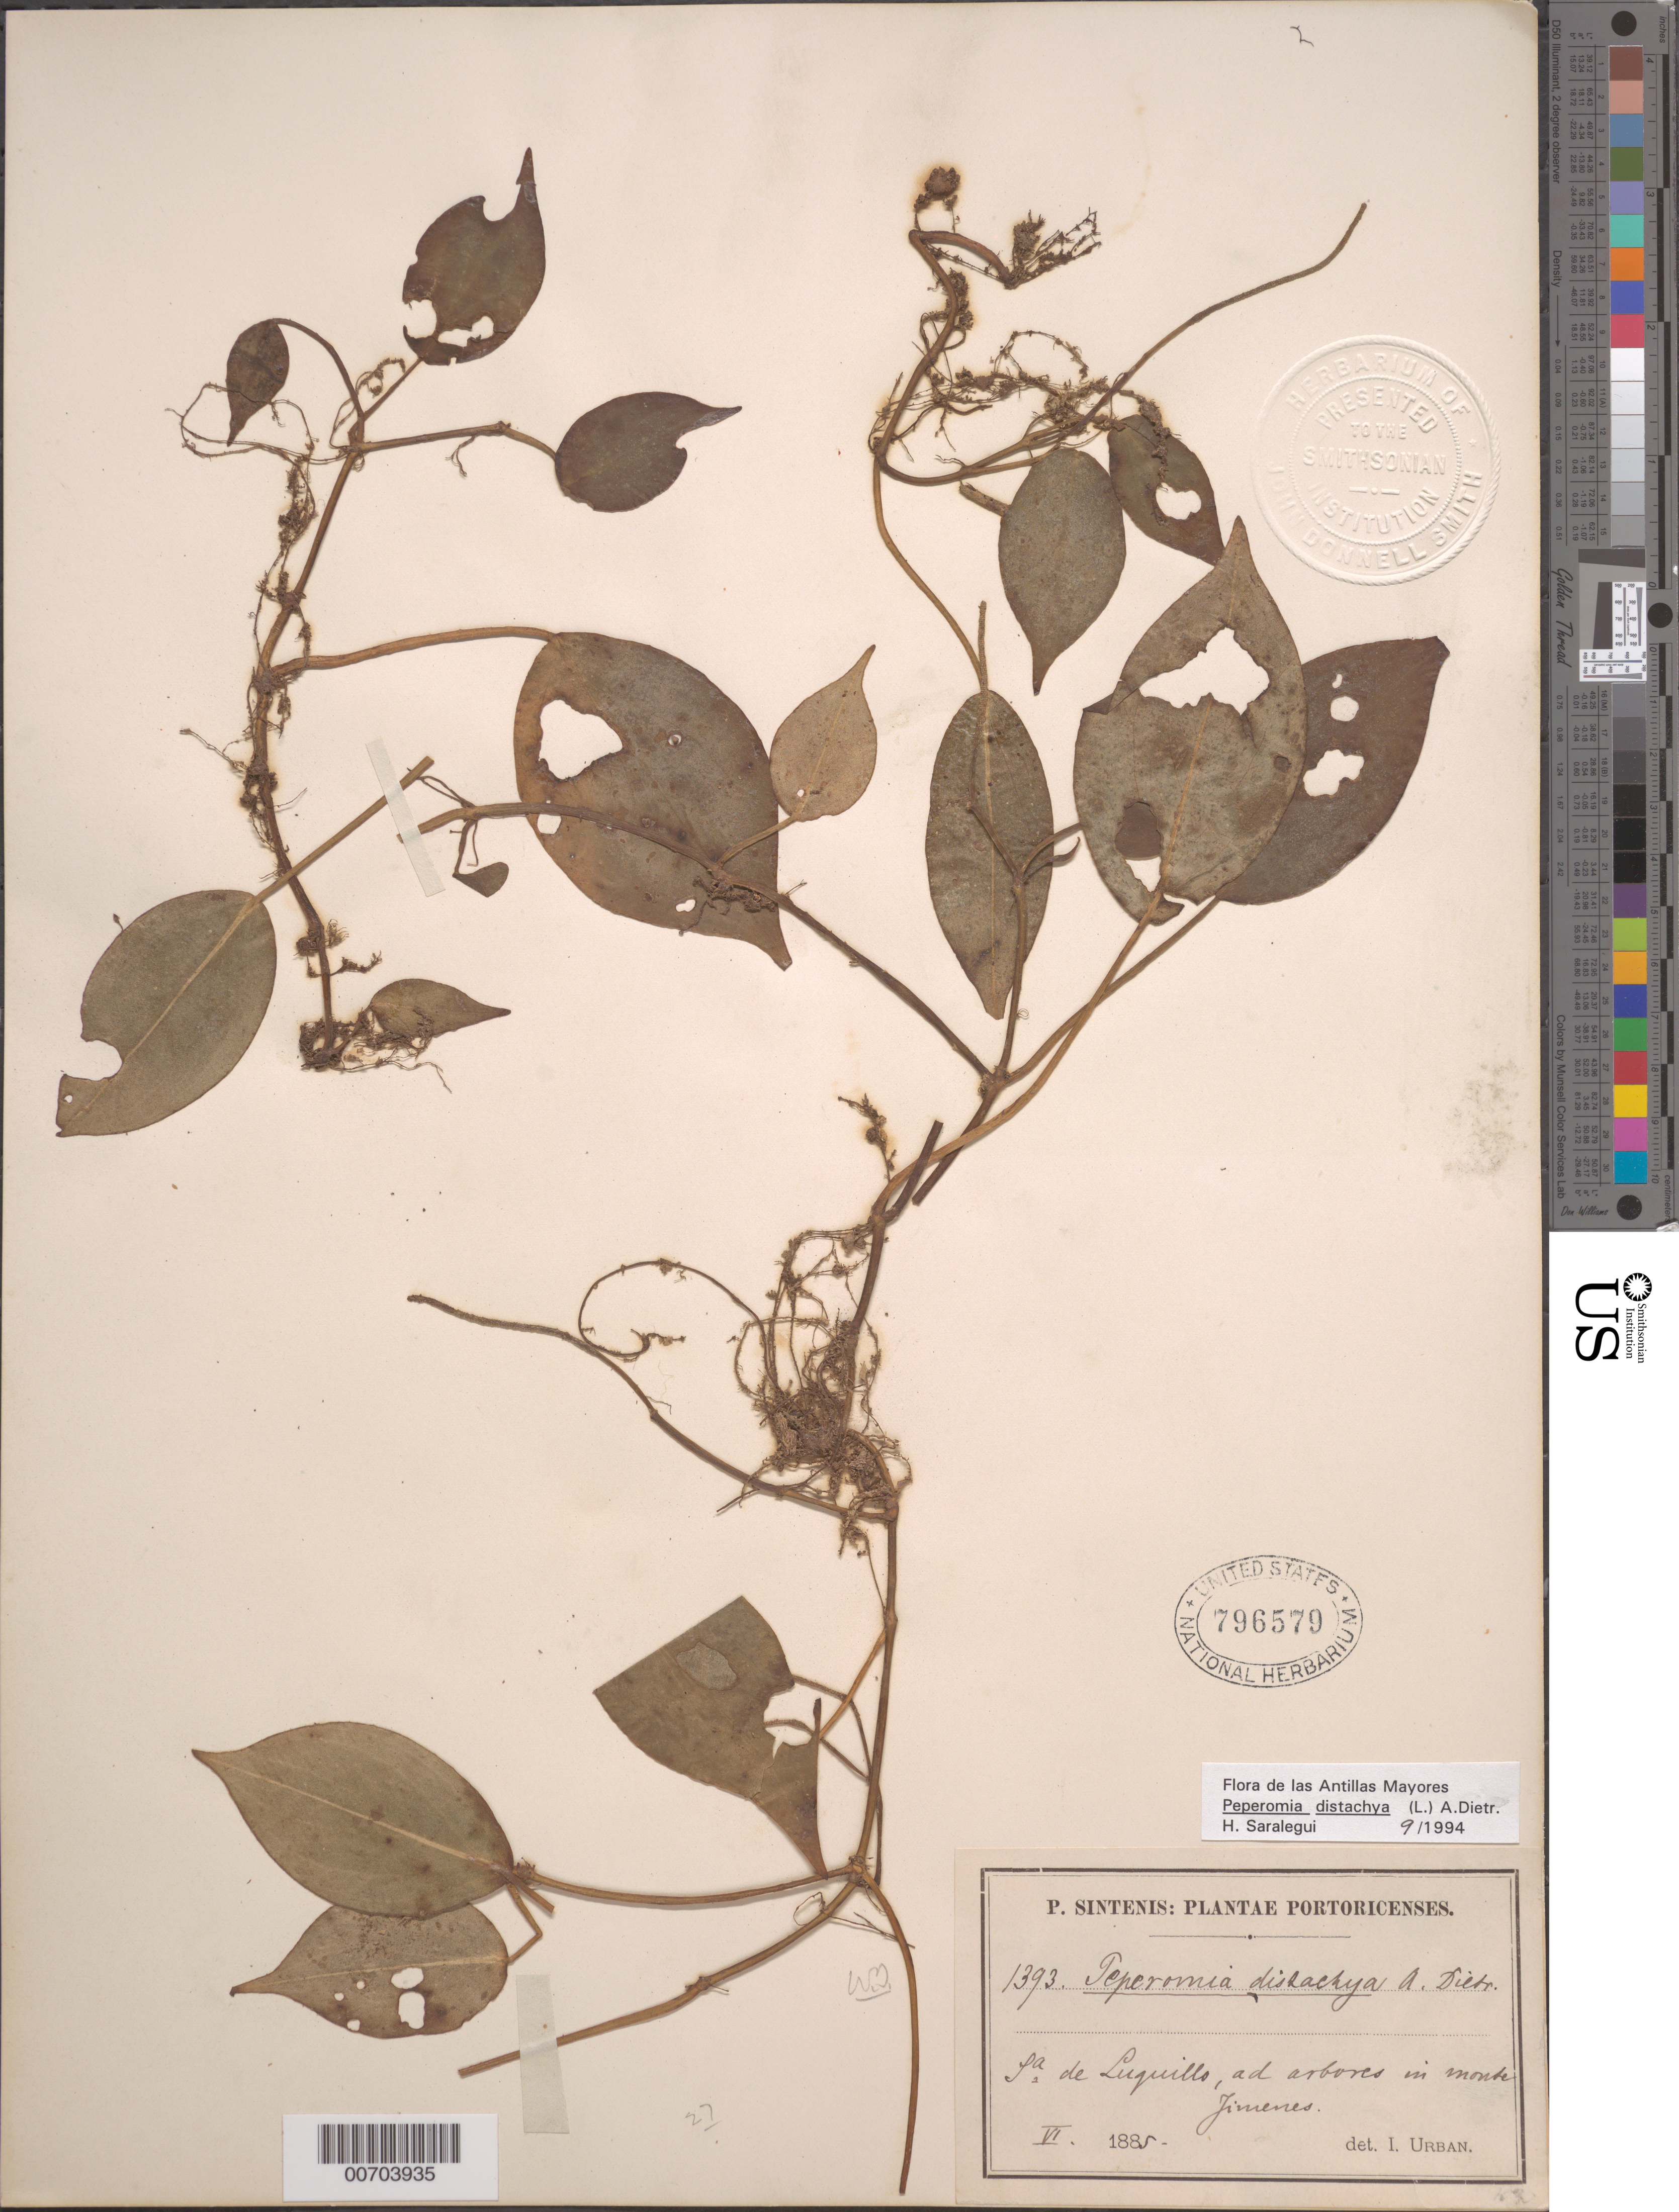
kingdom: Plantae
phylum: Tracheophyta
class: Magnoliopsida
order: Piperales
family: Piperaceae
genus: Peperomia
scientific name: Peperomia distachya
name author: (L.) A. Dietr.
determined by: Saralegui Boza, H.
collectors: P. Sintenis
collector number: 1393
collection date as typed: Jun 1885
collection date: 1885-06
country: Puerto Rico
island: Greater Antilles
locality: La de Luquillo, ad arbores in monte Jimenes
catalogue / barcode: US 796579